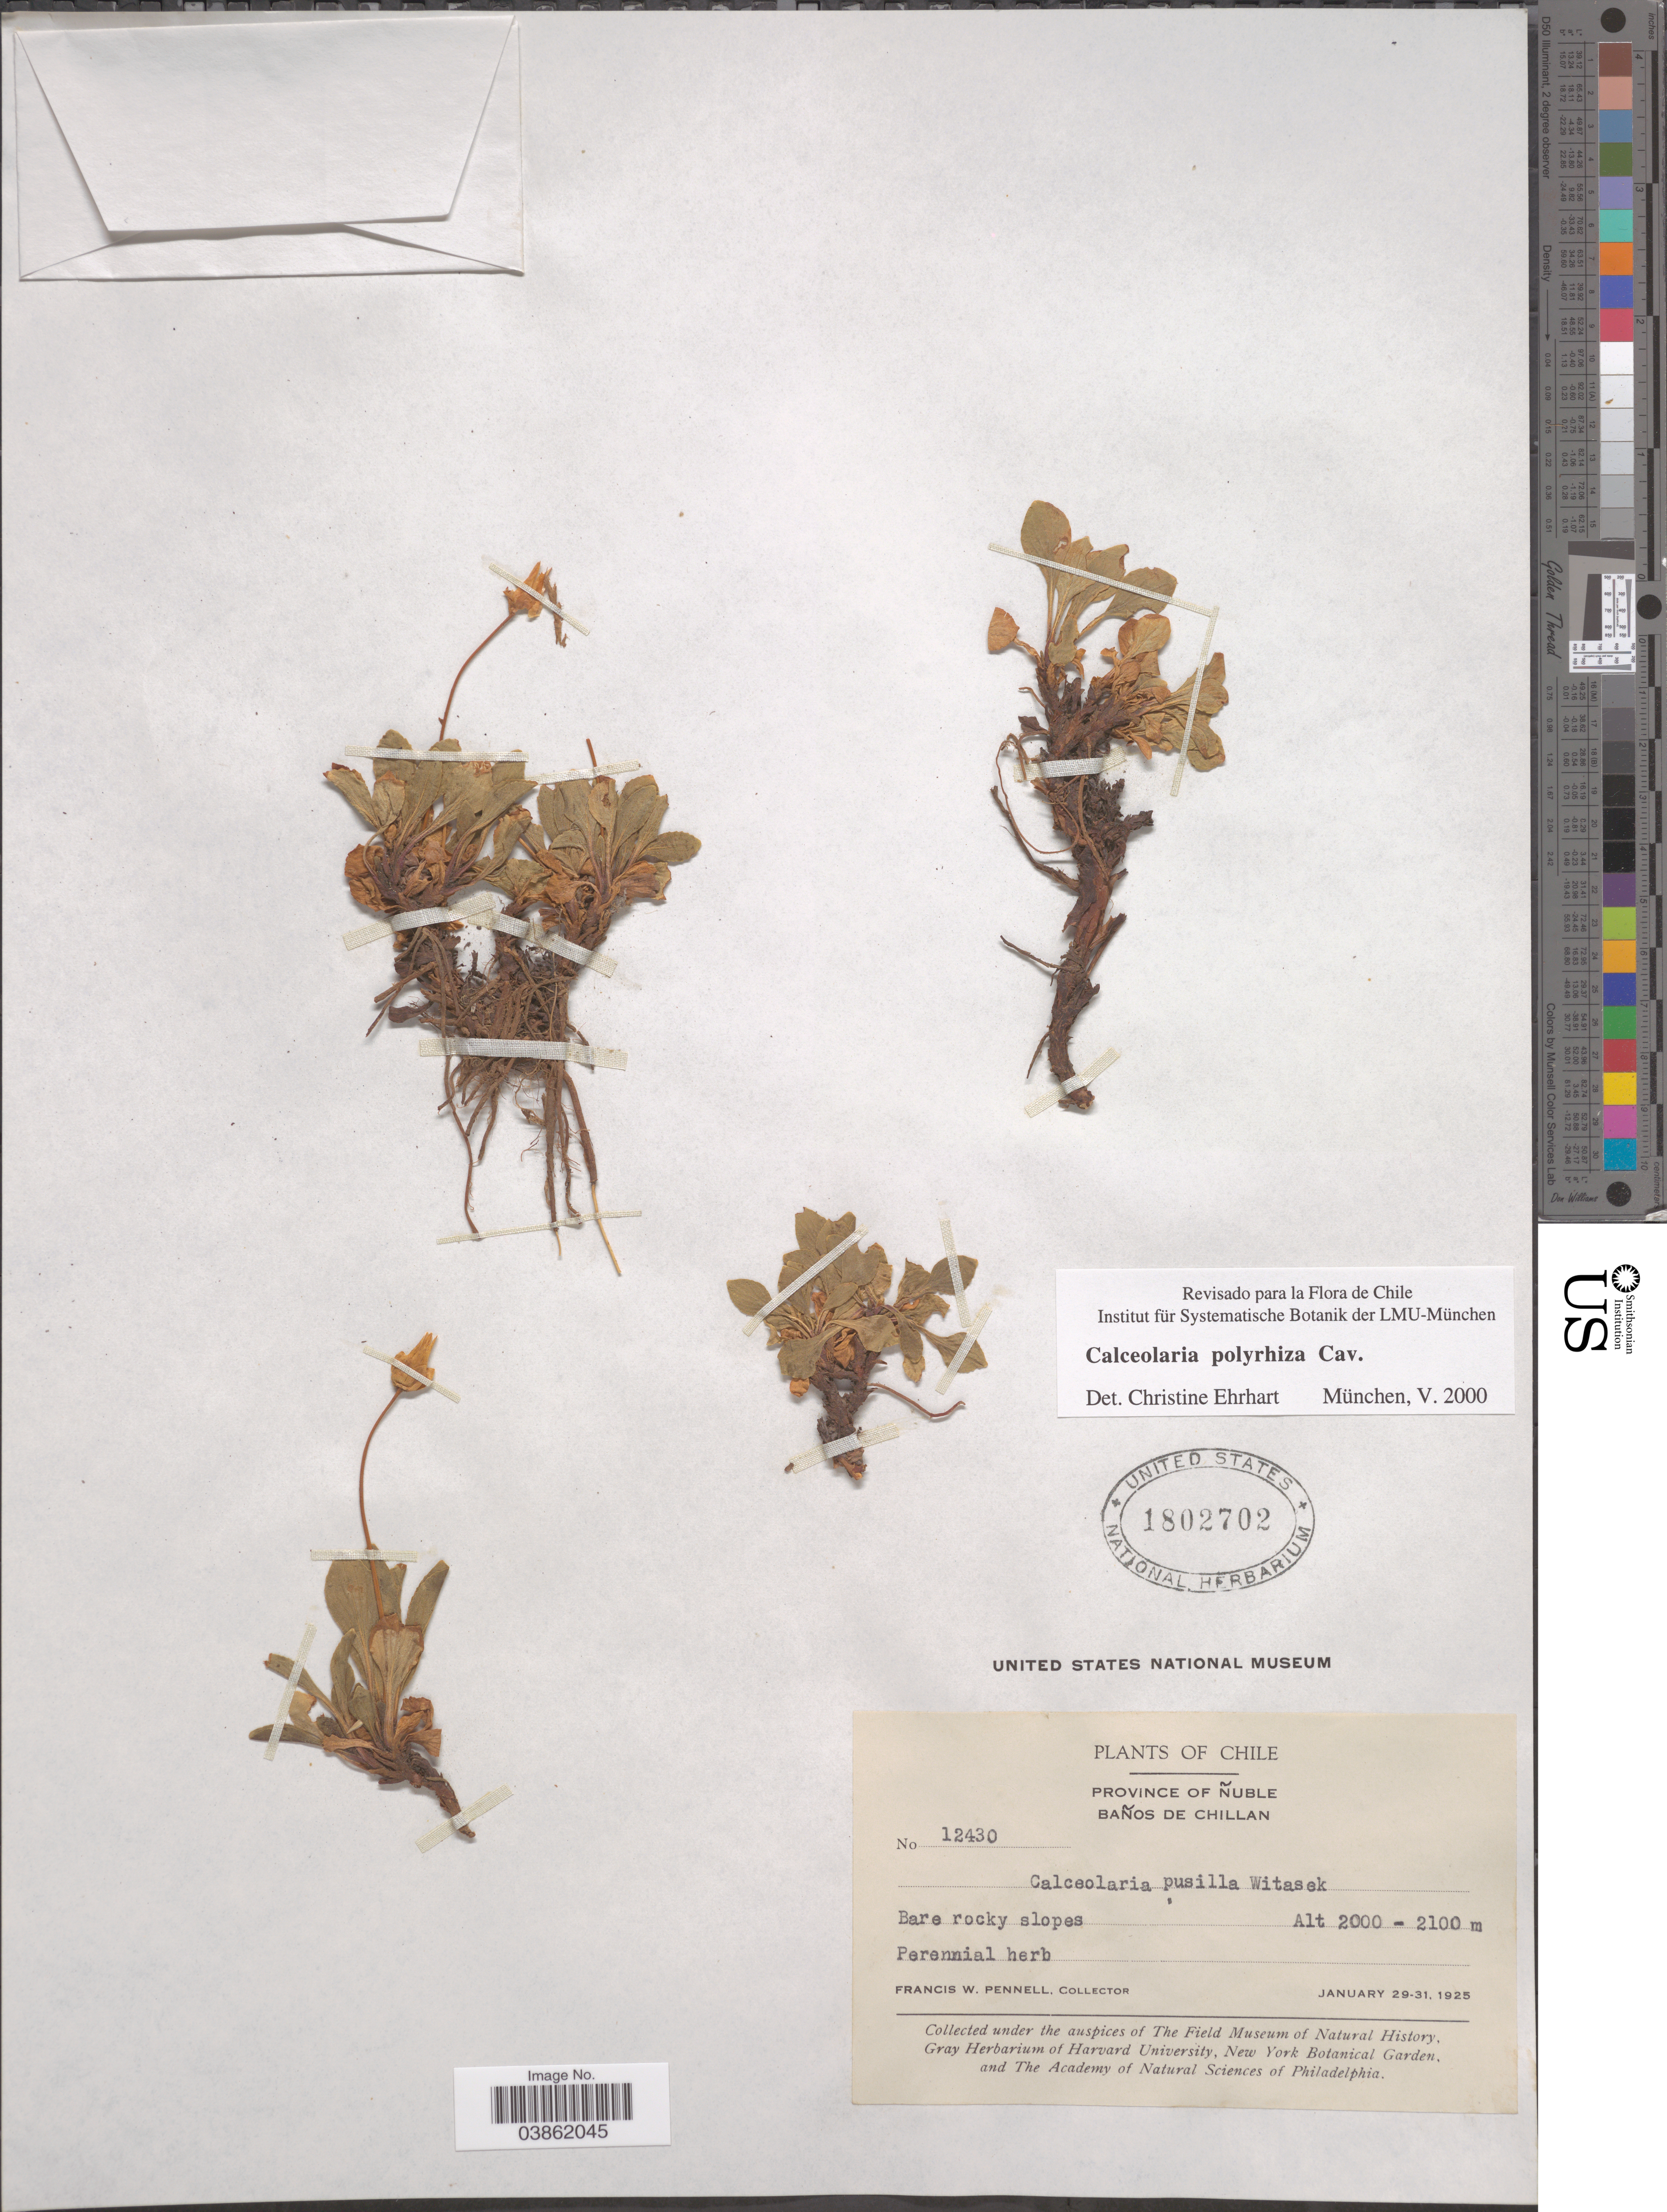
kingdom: Plantae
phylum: Tracheophyta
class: Magnoliopsida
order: Lamiales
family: Calceolariaceae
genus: Calceolaria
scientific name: Calceolaria polyrhiza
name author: Cav.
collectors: F. W. Pennell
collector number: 12430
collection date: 1925-01-29/1925-01-31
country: Chile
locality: Province of Ñuble. Baños de Chillan.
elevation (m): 2000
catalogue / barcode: US 1802702